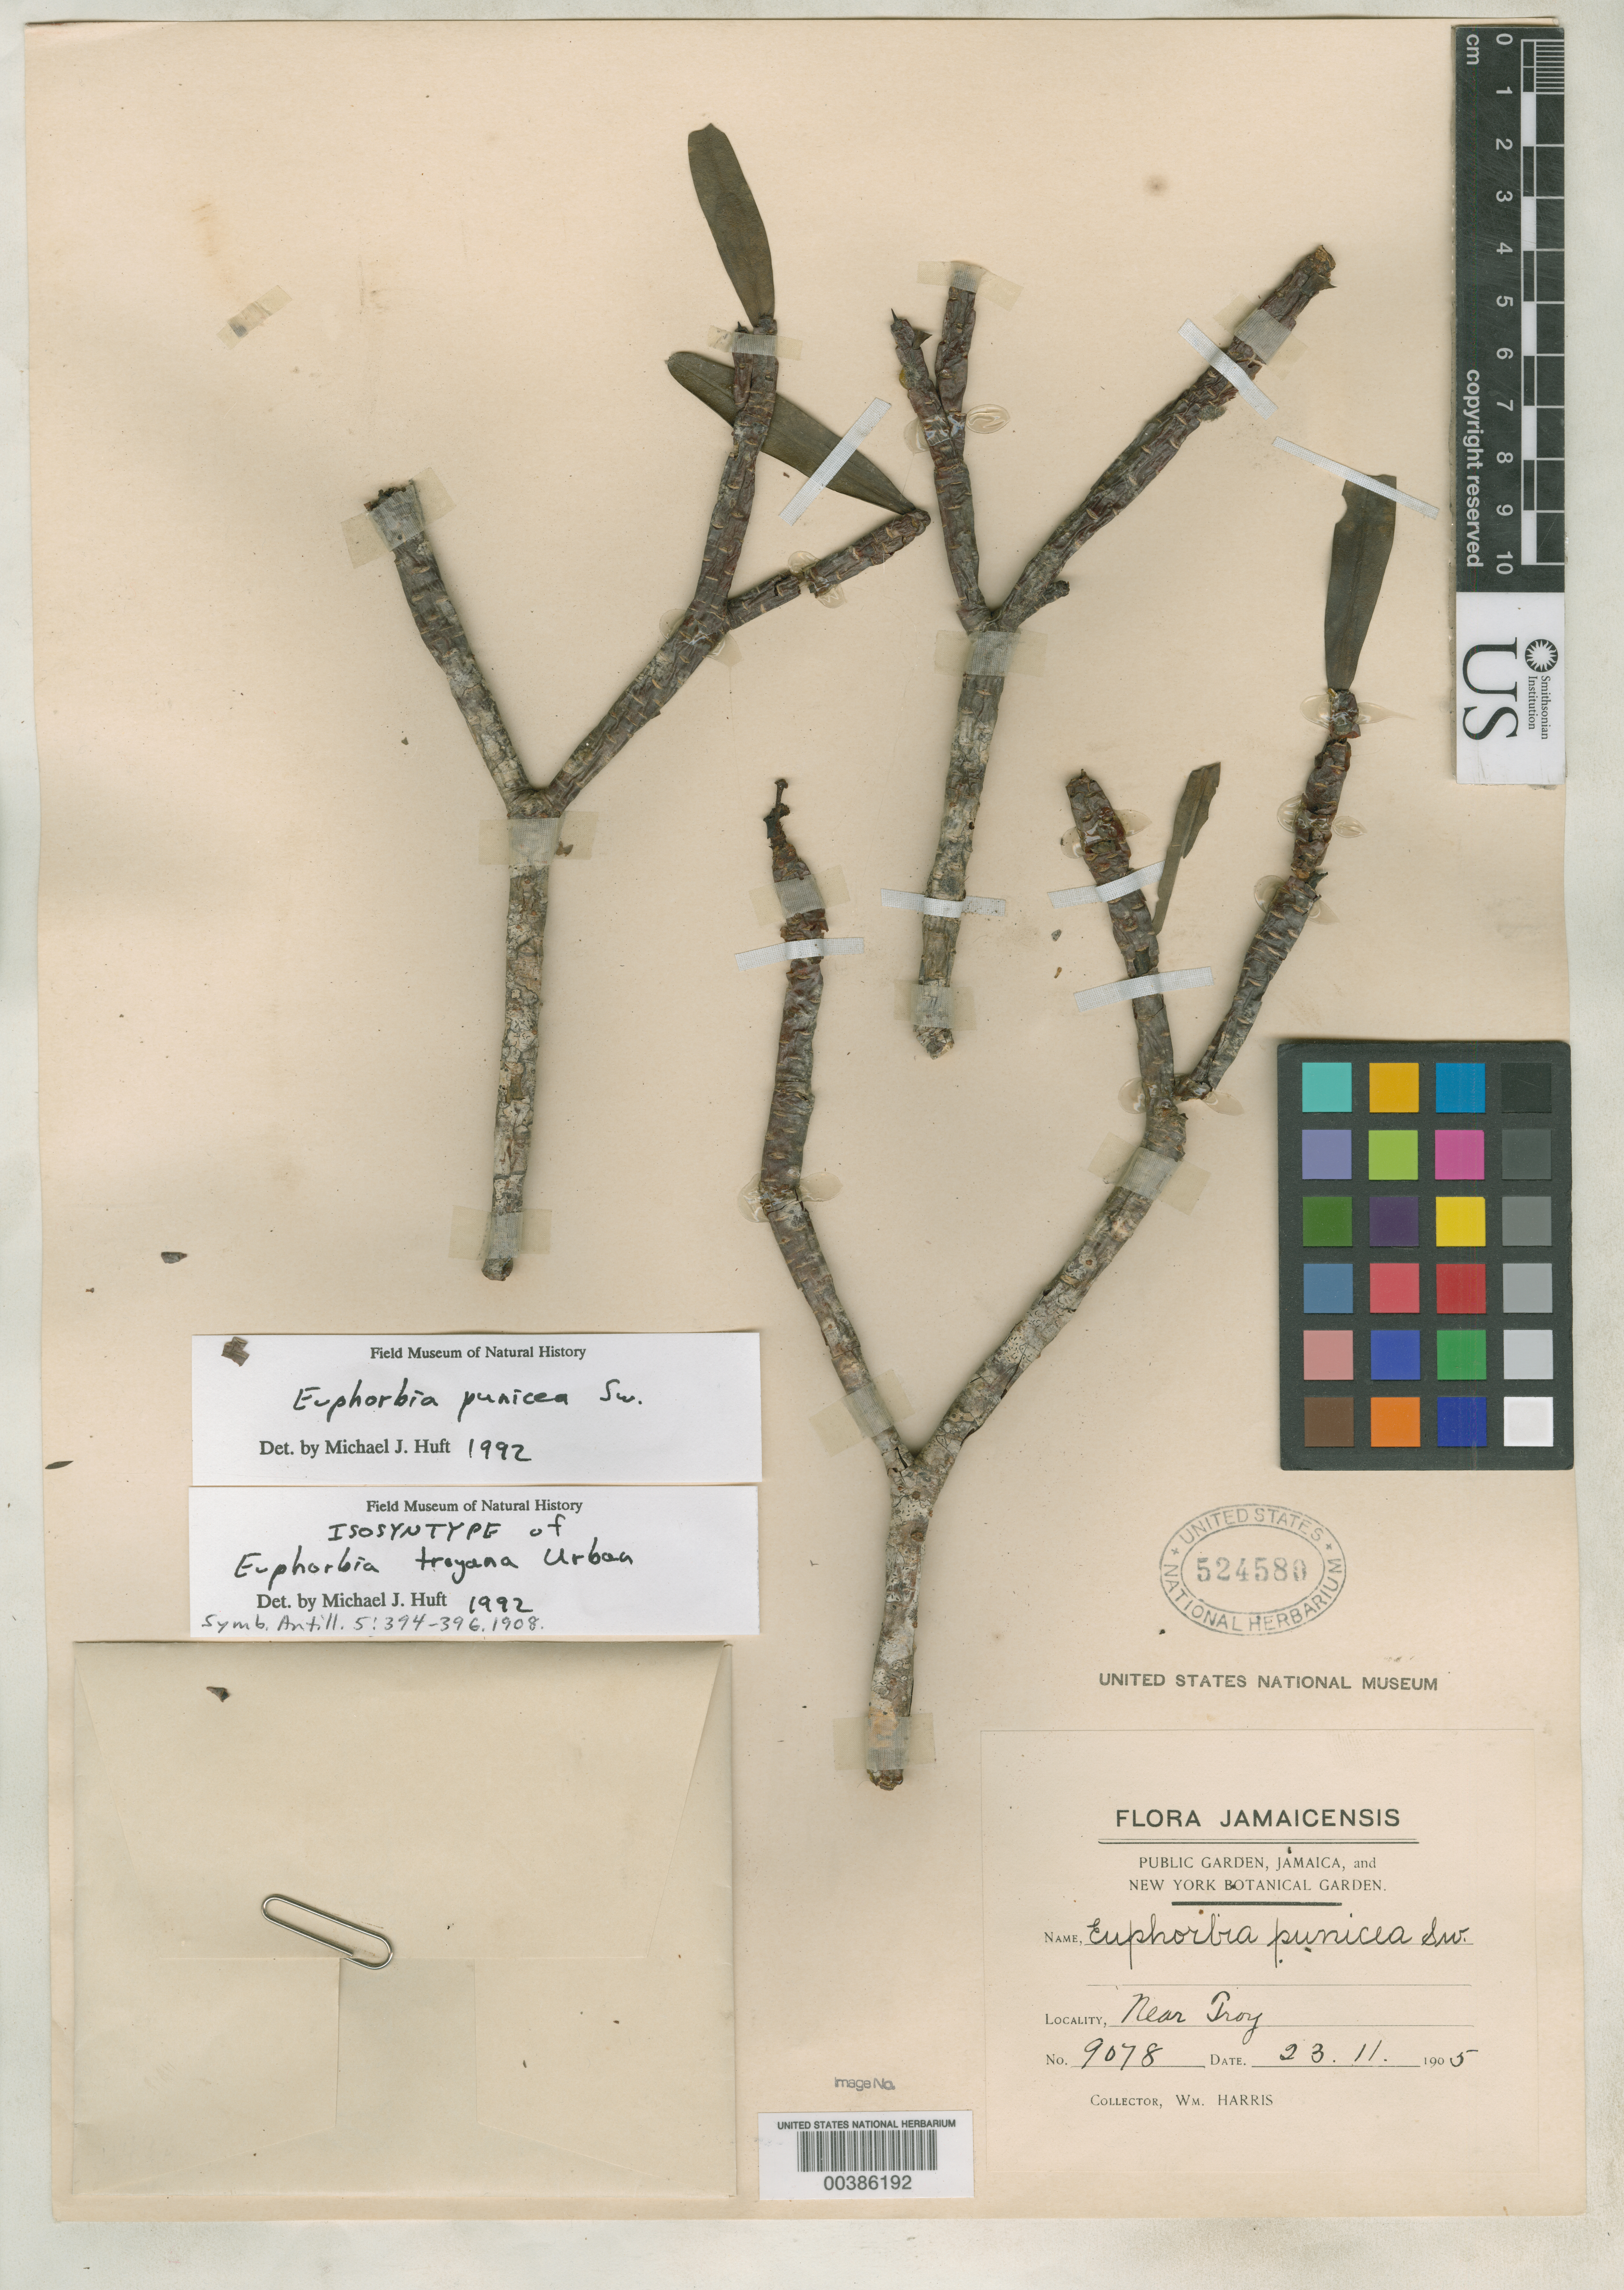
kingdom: Plantae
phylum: Tracheophyta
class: Magnoliopsida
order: Malpighiales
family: Euphorbiaceae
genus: Euphorbia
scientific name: Euphorbia troyana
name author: Urb.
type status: Isosyntype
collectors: W. H. Harris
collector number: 9078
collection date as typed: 23 Nov 1905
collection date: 1905-11-23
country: Jamaica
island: Greater Antilles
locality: Near Troy.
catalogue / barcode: US 524580